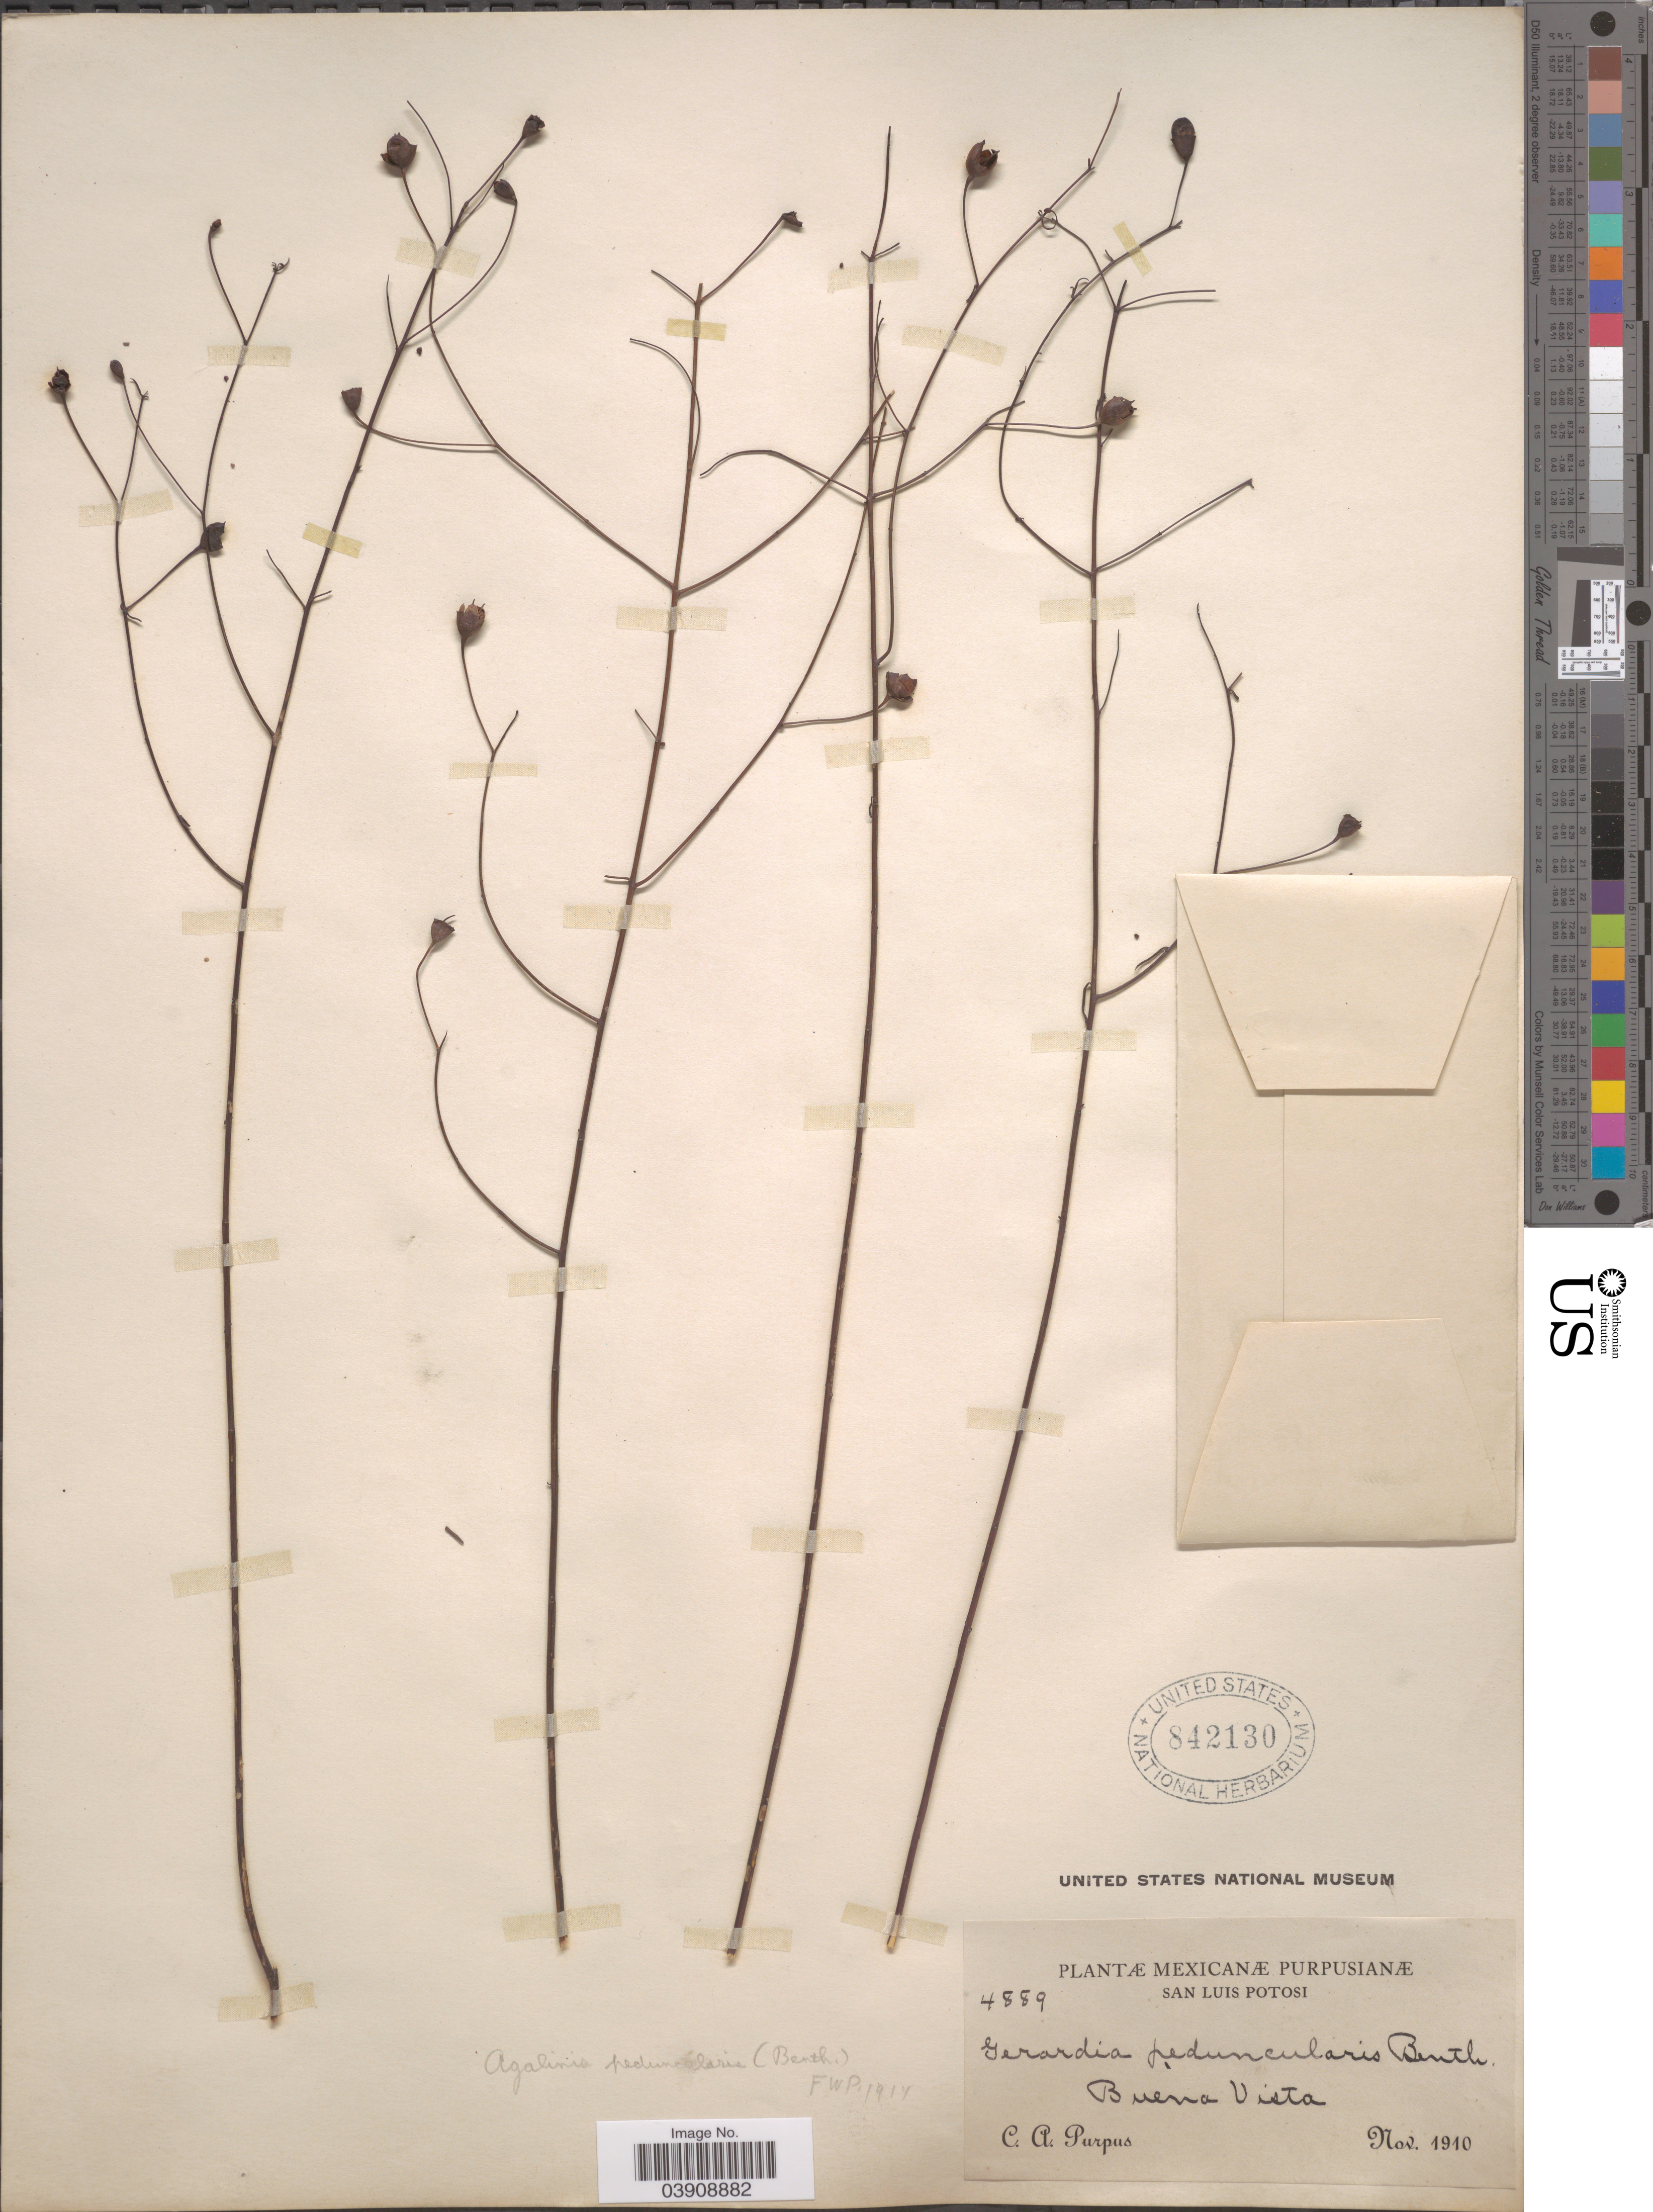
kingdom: Plantae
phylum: Tracheophyta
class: Magnoliopsida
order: Lamiales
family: Orobanchaceae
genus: Agalinis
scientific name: Agalinis peduncularis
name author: (Benth.) Pennell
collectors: C. A. Purpus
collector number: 4889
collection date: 1910-11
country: Mexico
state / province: San Luis Potosí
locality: Buena Vista.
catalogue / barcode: US 842130